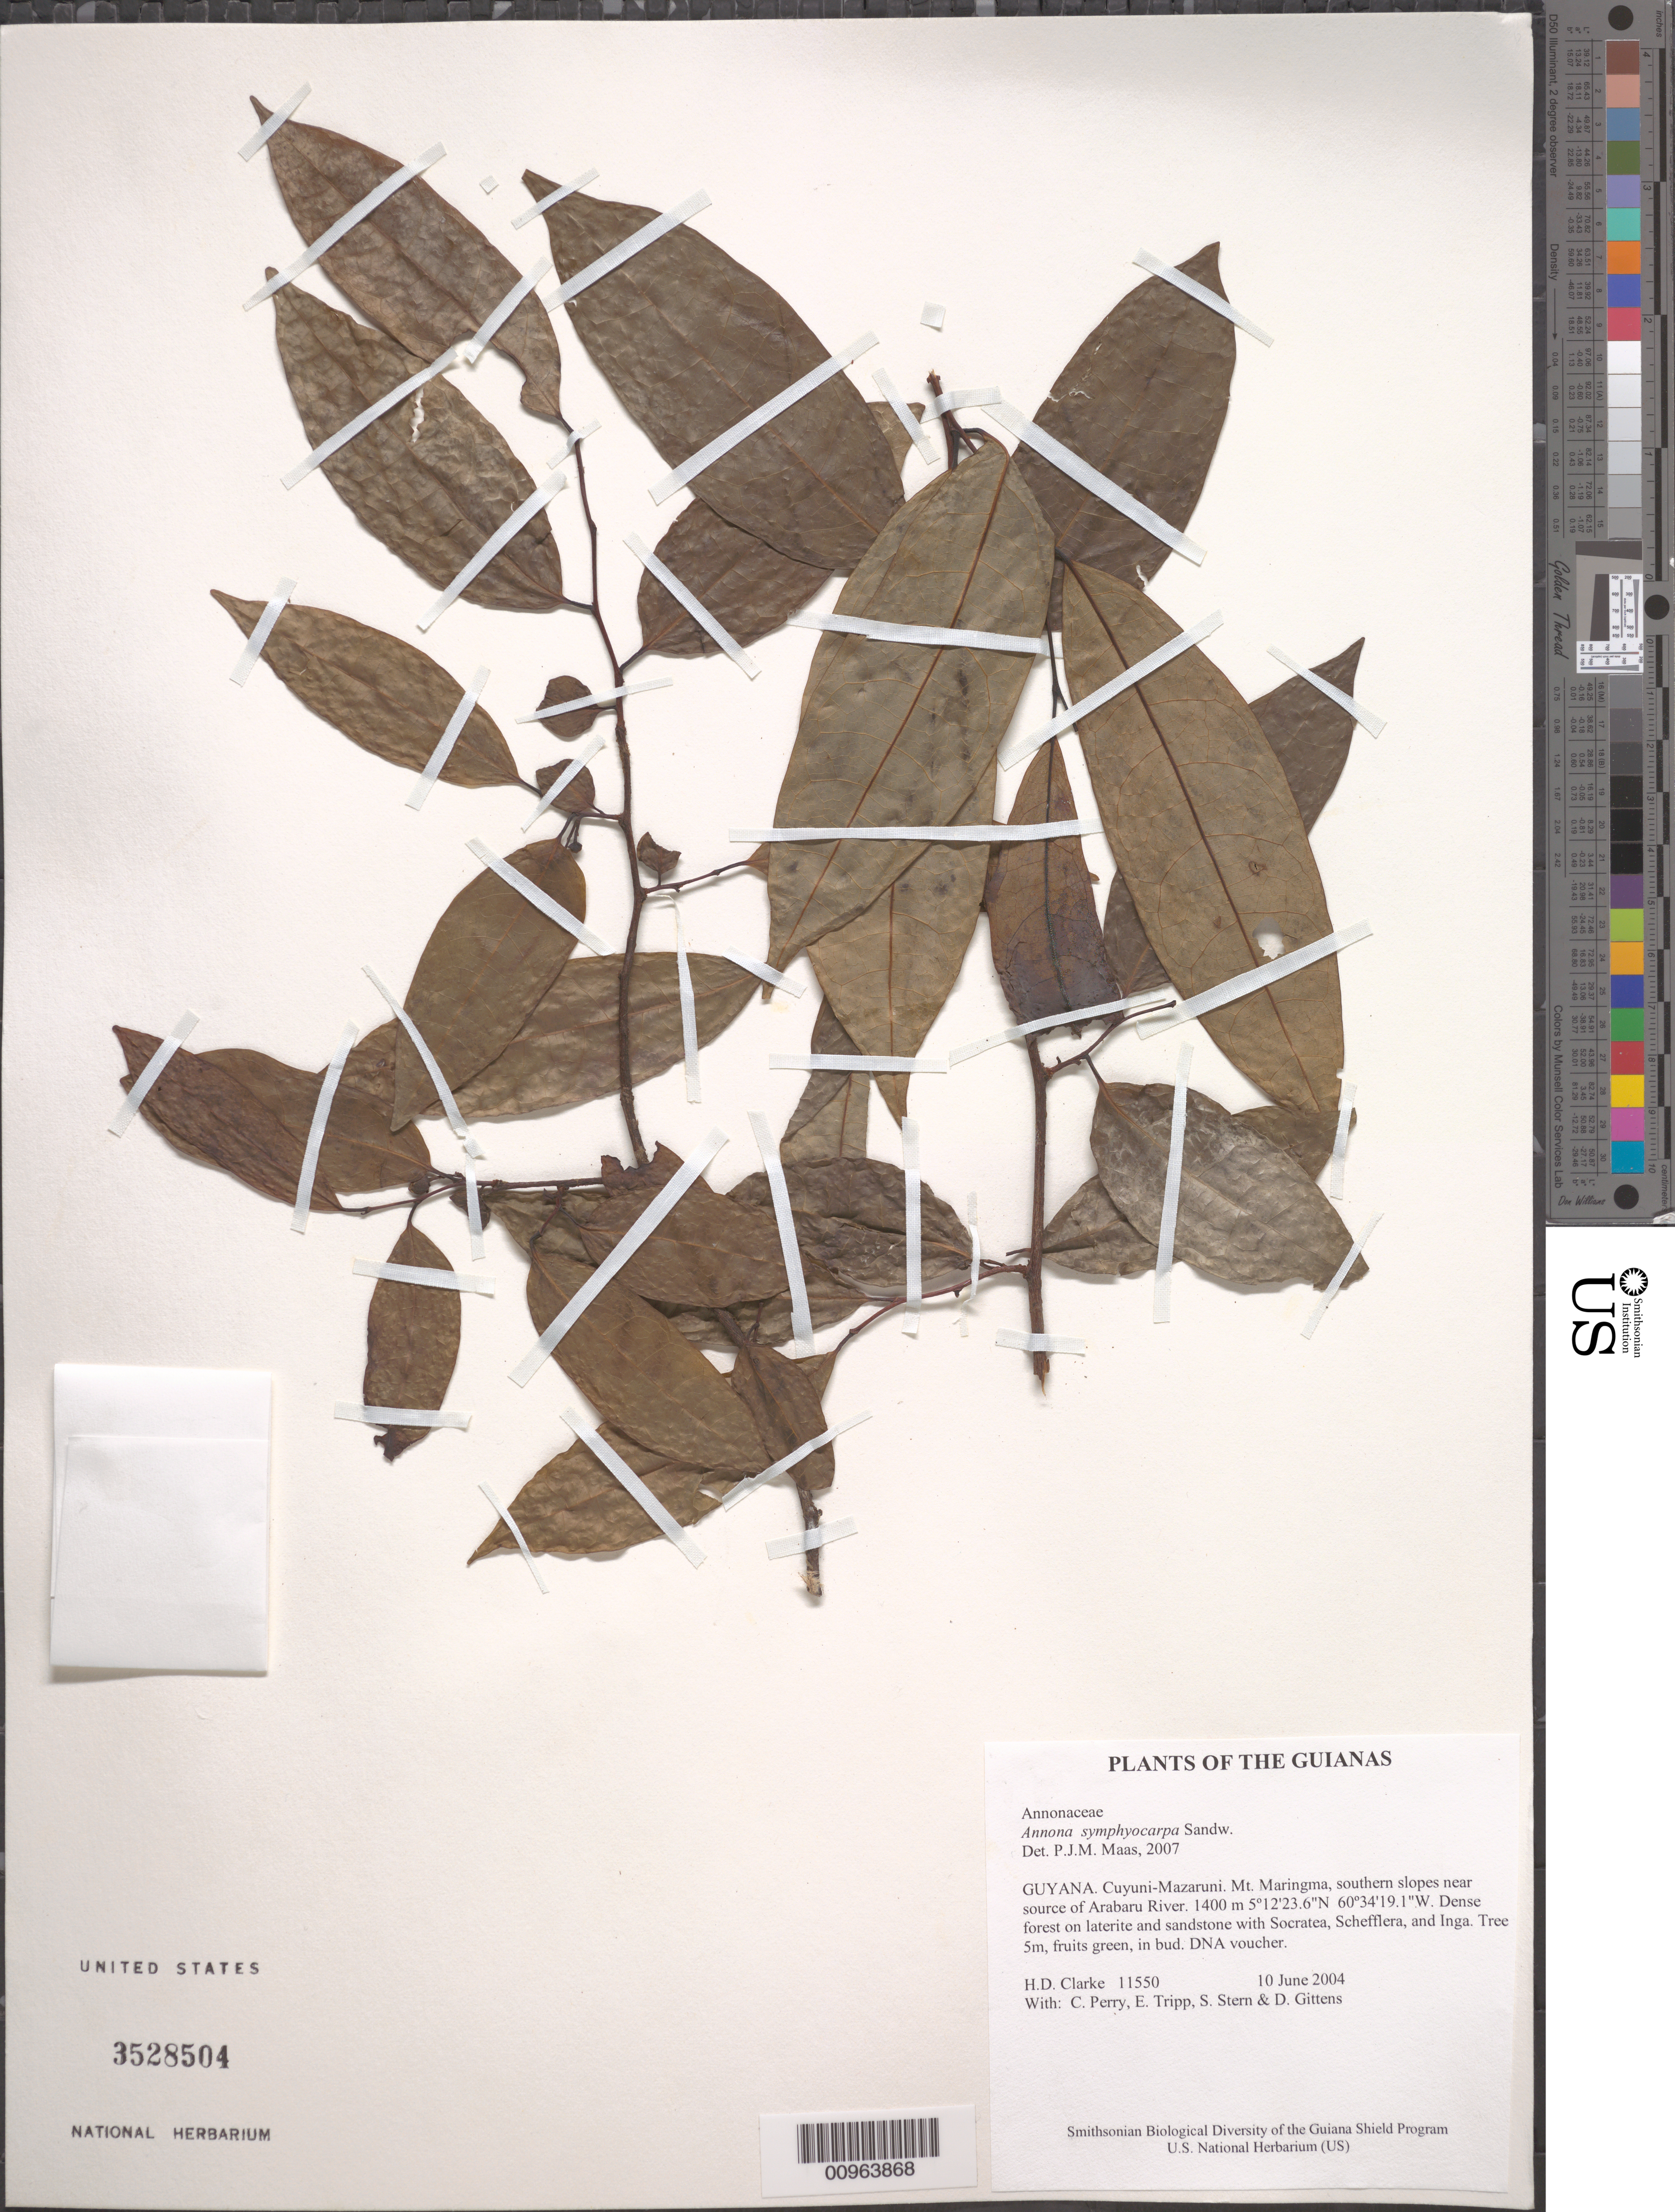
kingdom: Plantae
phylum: Tracheophyta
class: Magnoliopsida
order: Magnoliales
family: Annonaceae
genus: Annona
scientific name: Annona symphyocarpa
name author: Sandwith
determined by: Maas, Paul J. M.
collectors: H. D. Clarke, C. Perry, E. Tripp, S. R. Stern & D. Gittens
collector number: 11550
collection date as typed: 10 June 2004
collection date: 2004-06-10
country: Guyana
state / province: Cuyuni-Mazaruni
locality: Mt. Maringma, southern slopes near source of Arabaru River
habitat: Dense forest on laterite and sandstone with Socratea, Schefflera, and Inga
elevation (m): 1400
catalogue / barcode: US 3528504